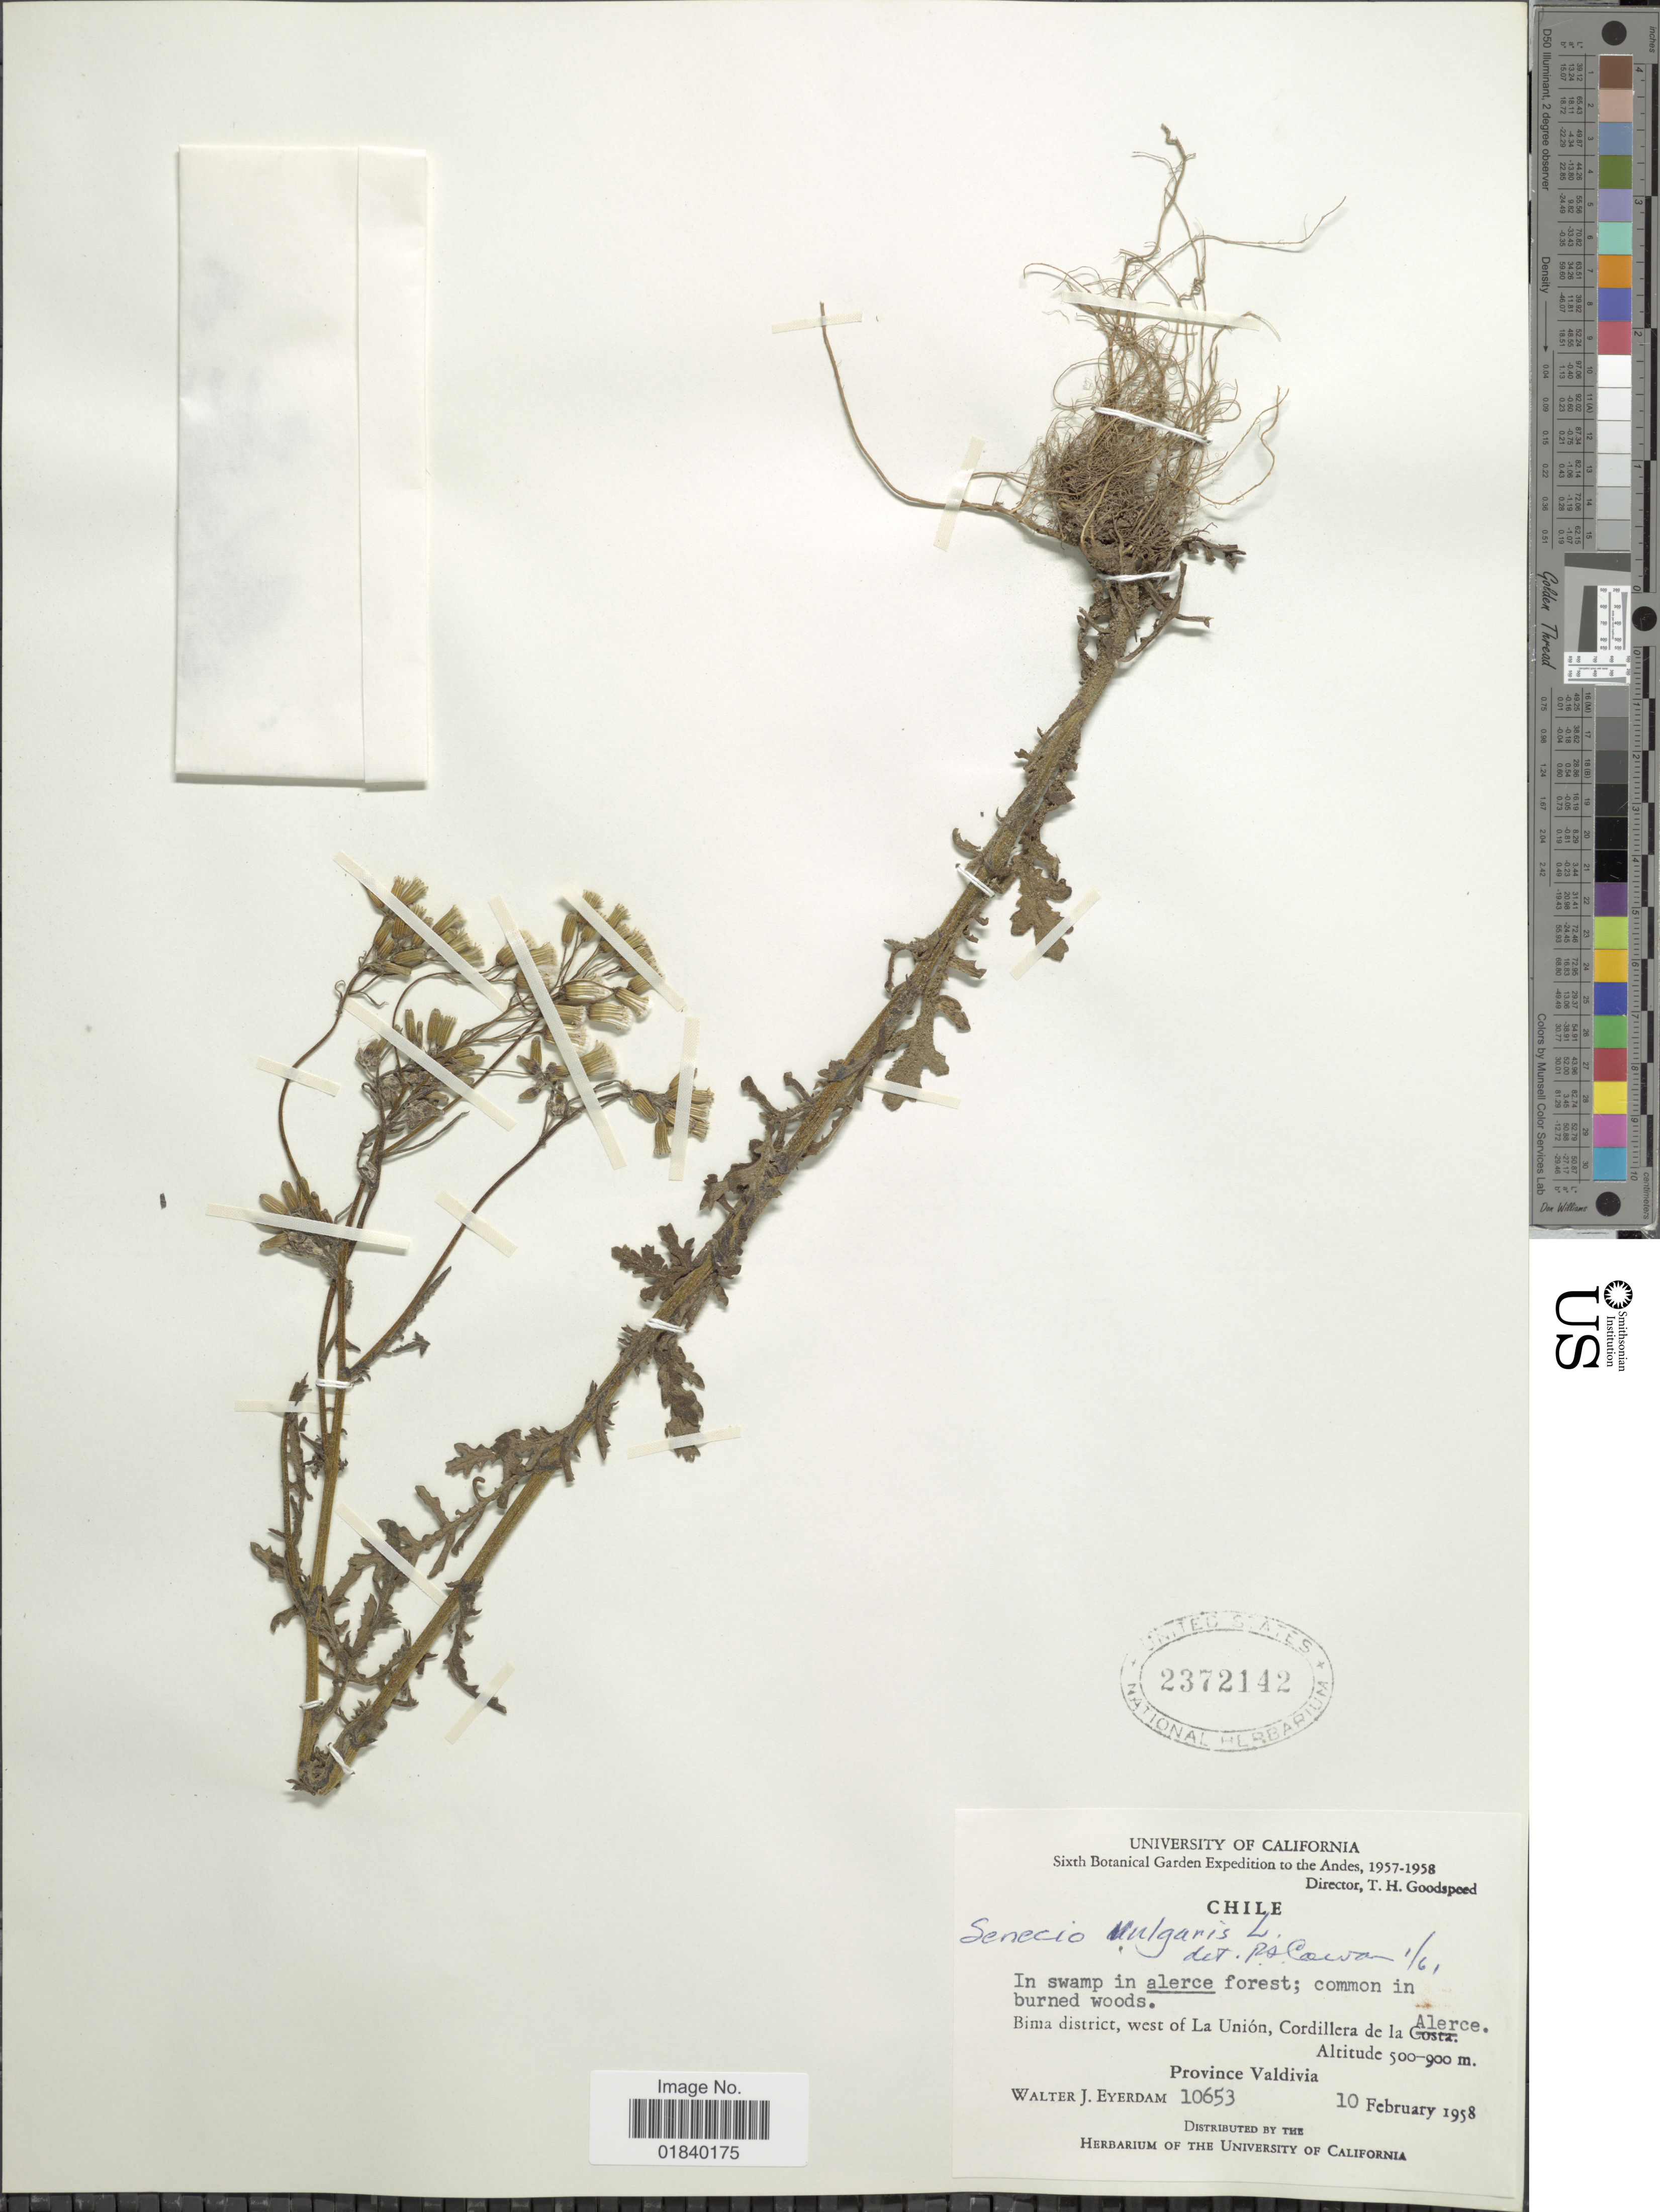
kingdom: Plantae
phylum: Tracheophyta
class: Magnoliopsida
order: Asterales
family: Asteraceae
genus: Senecio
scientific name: Senecio vulgaris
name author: L.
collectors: W. J. Eyerdam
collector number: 10653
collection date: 1958-02-10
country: Chile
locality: Province Valdivia. Bima district, west of La Union, Cordillera de la Alerce.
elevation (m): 500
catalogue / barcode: US 2372142